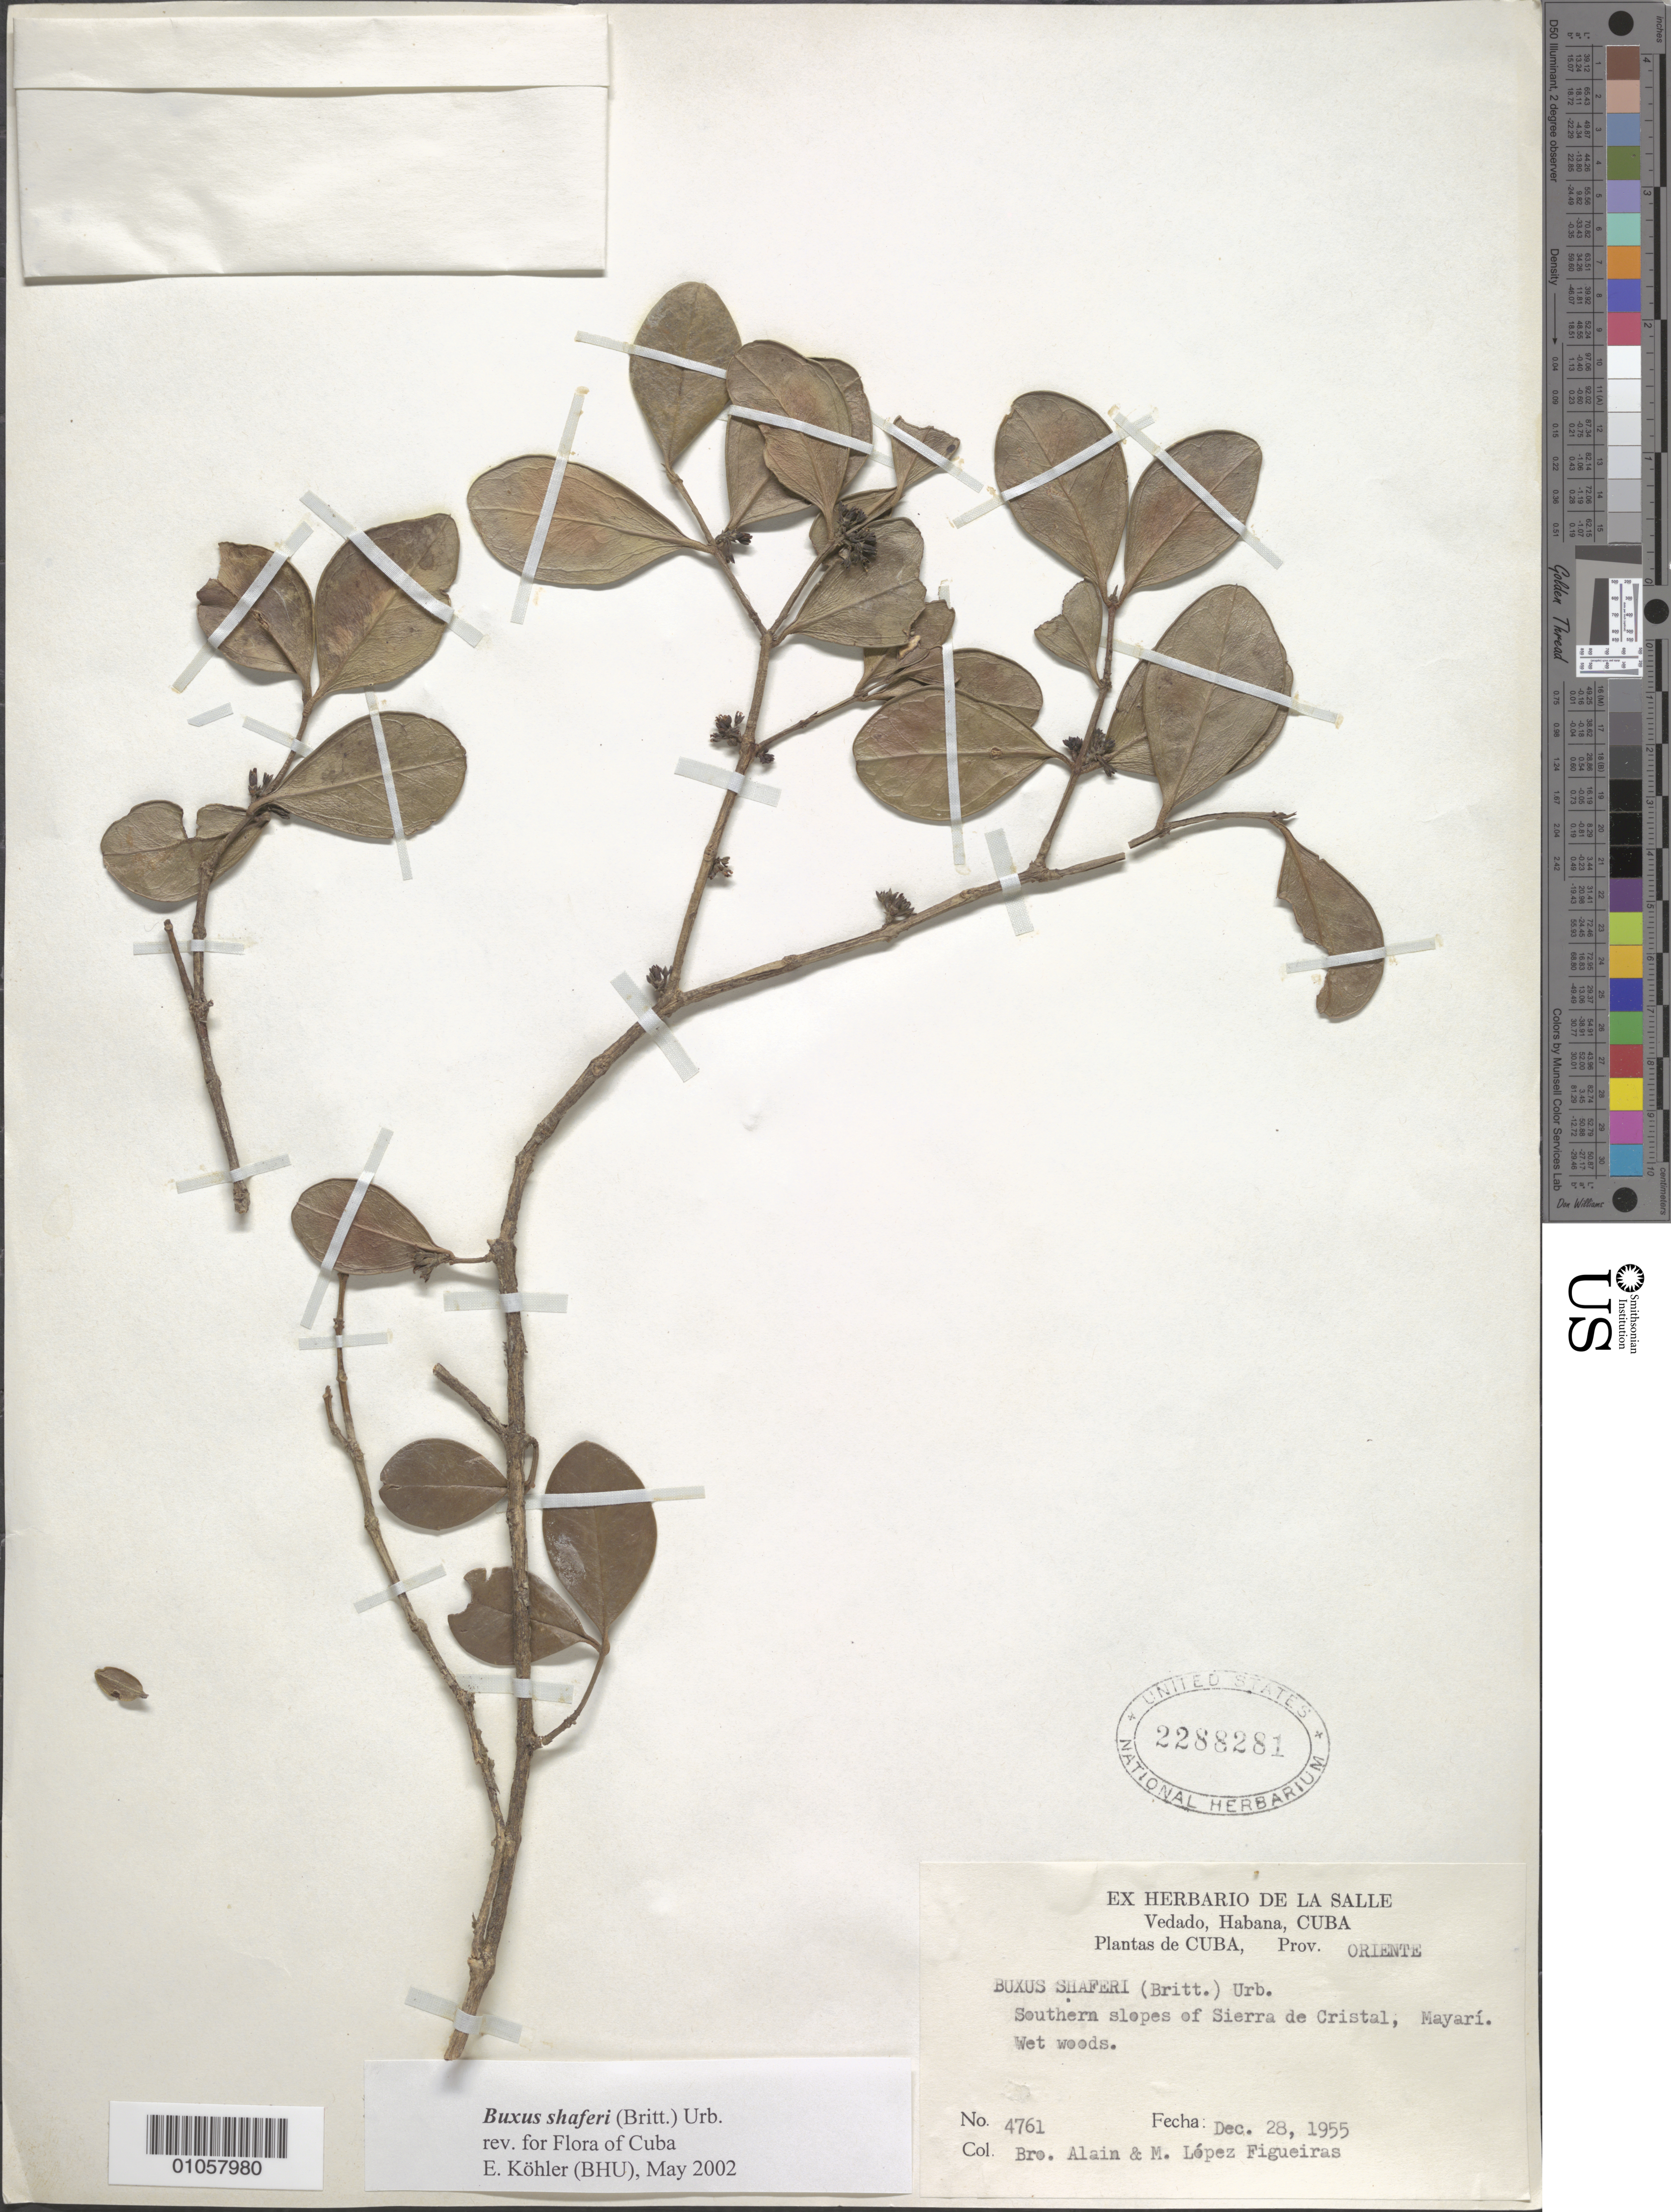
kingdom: Plantae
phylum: Tracheophyta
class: Magnoliopsida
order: Buxales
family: Buxaceae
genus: Buxus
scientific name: Buxus shaferi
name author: (Britton) Urb.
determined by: Kohler, E.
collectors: A. H. Liogier & M. López Figueiras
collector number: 4761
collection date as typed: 28 Dec 1955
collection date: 1955-12-28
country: Cuba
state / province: Oriente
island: Cuba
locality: Maraií, southern slopes of Sierra de Cristal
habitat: Wet woods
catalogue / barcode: US 2288281